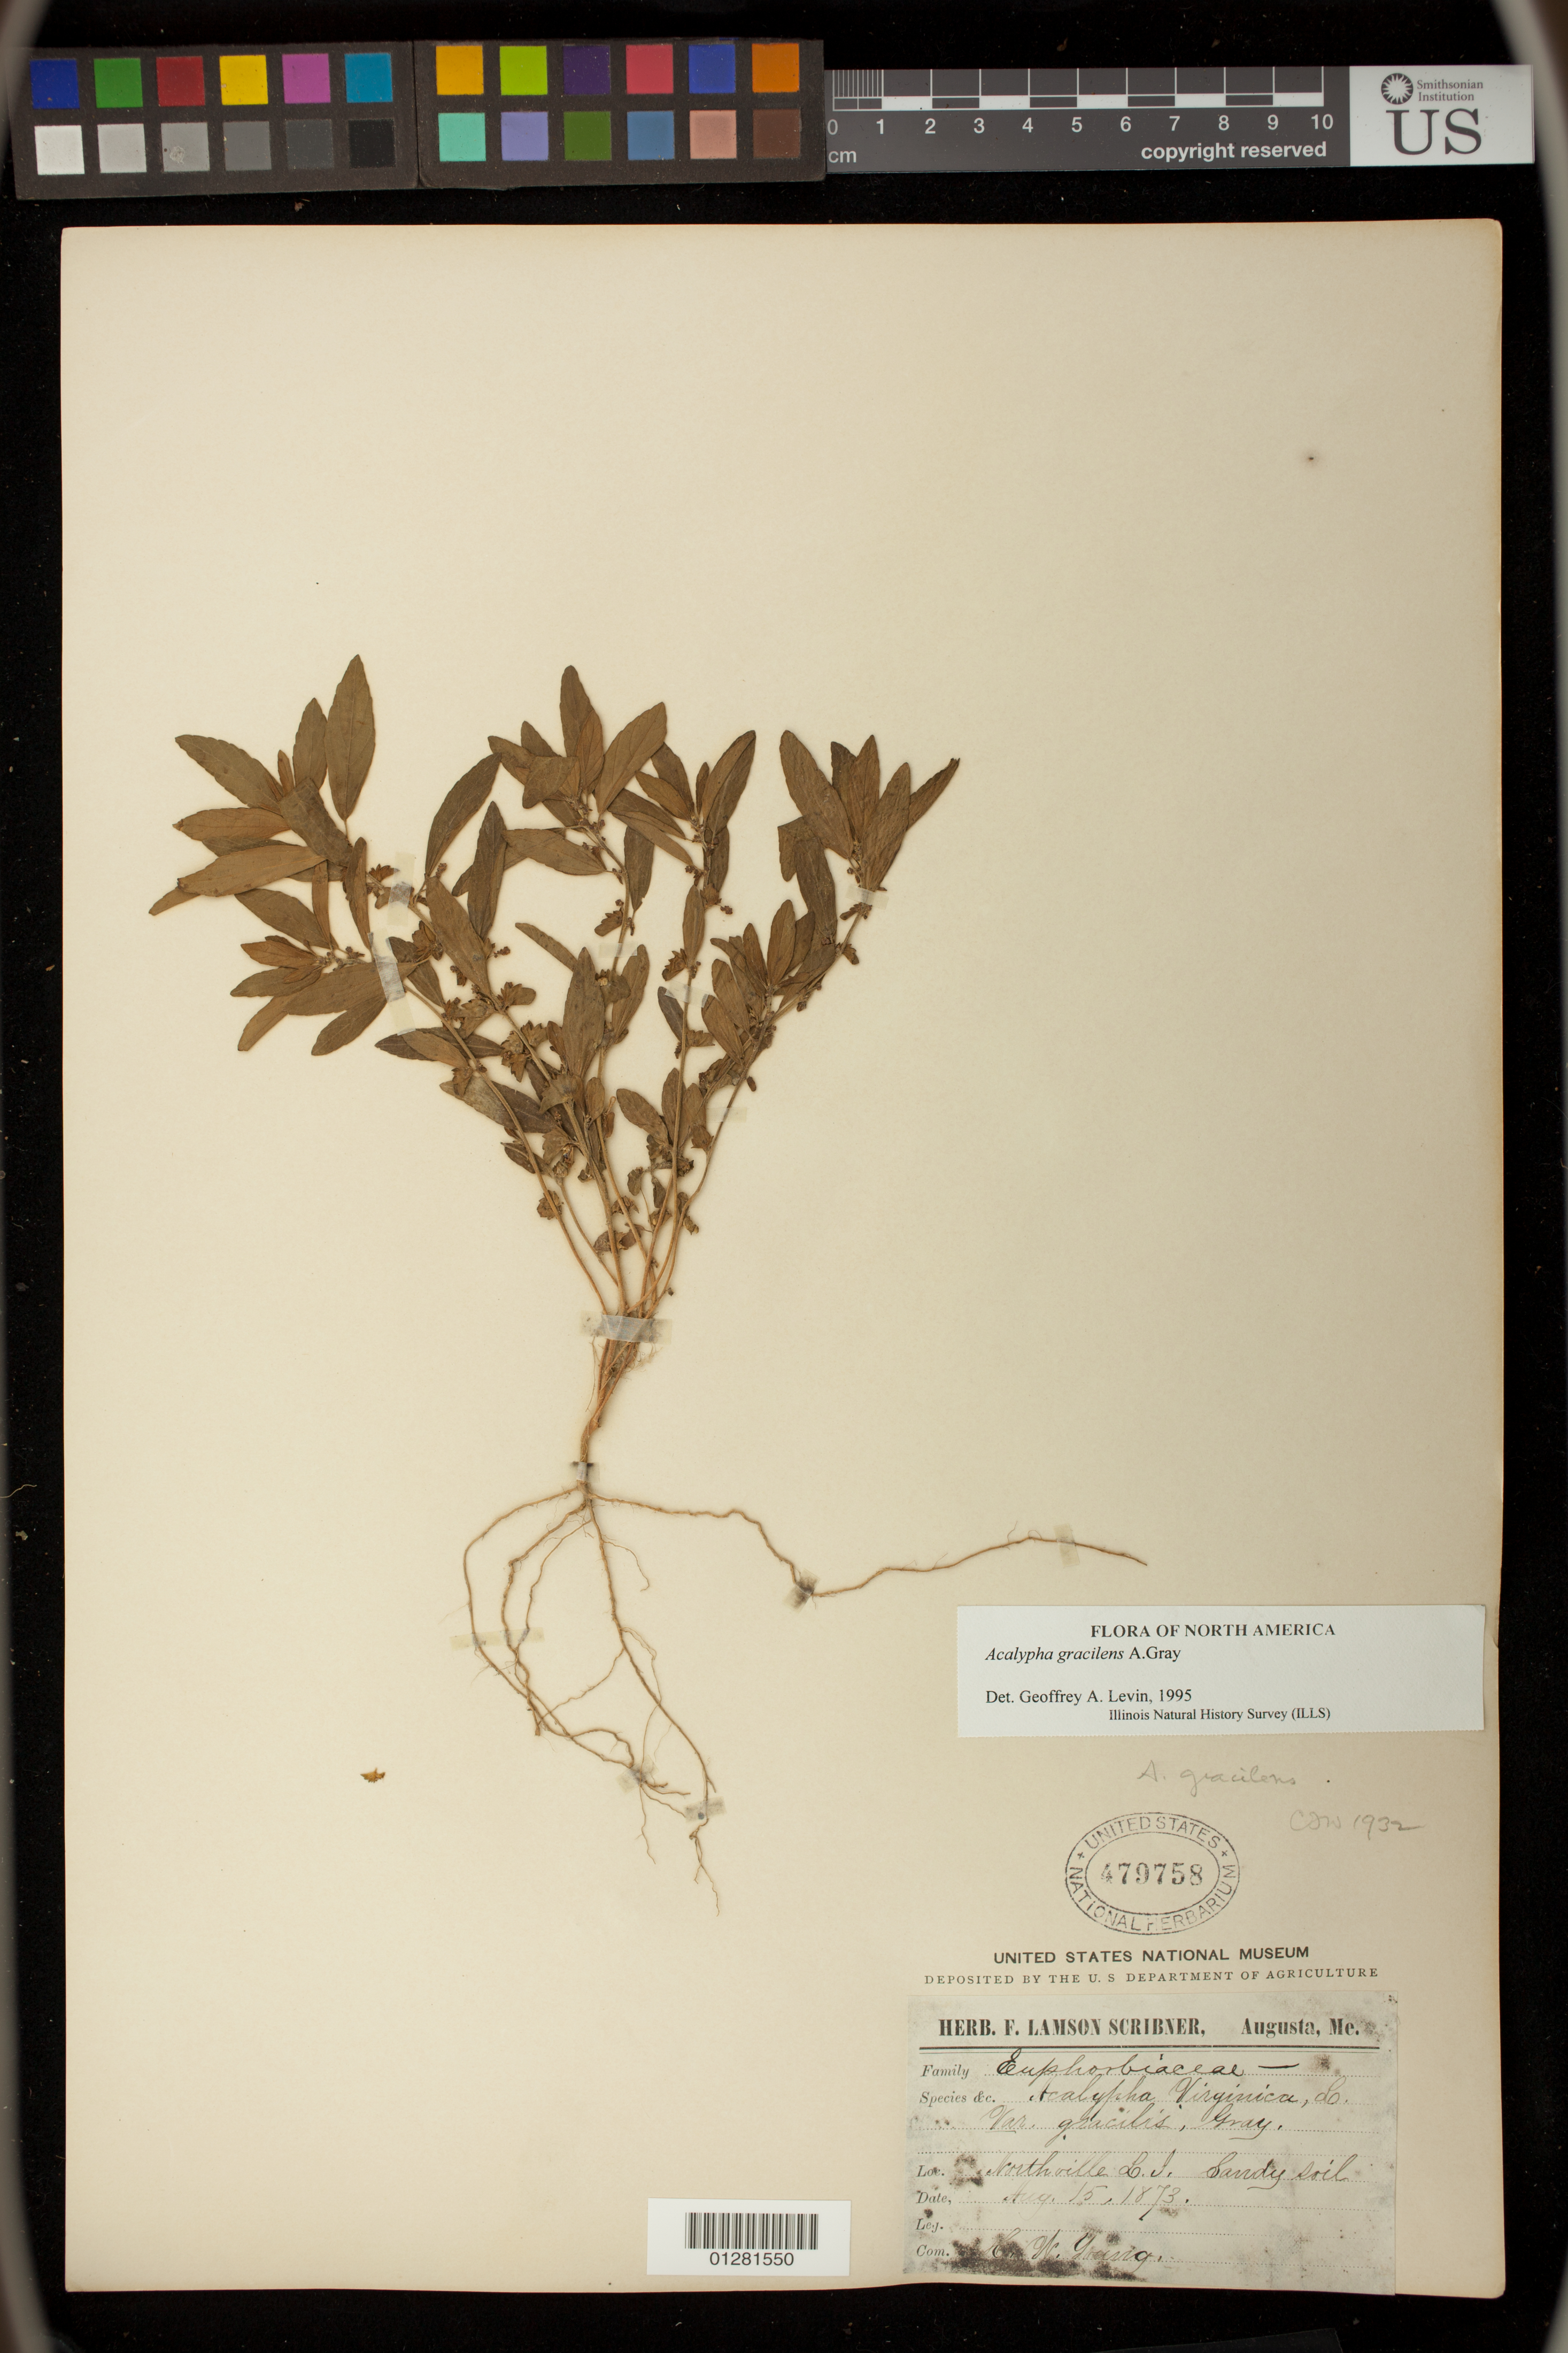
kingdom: Plantae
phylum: Tracheophyta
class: Magnoliopsida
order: Malpighiales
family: Euphorbiaceae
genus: Acalypha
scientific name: Acalypha gracilens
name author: A. Gray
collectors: G. Young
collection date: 1873-08-15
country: United States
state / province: New York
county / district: Suffolk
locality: Northville, L.I.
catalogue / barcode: US 479758